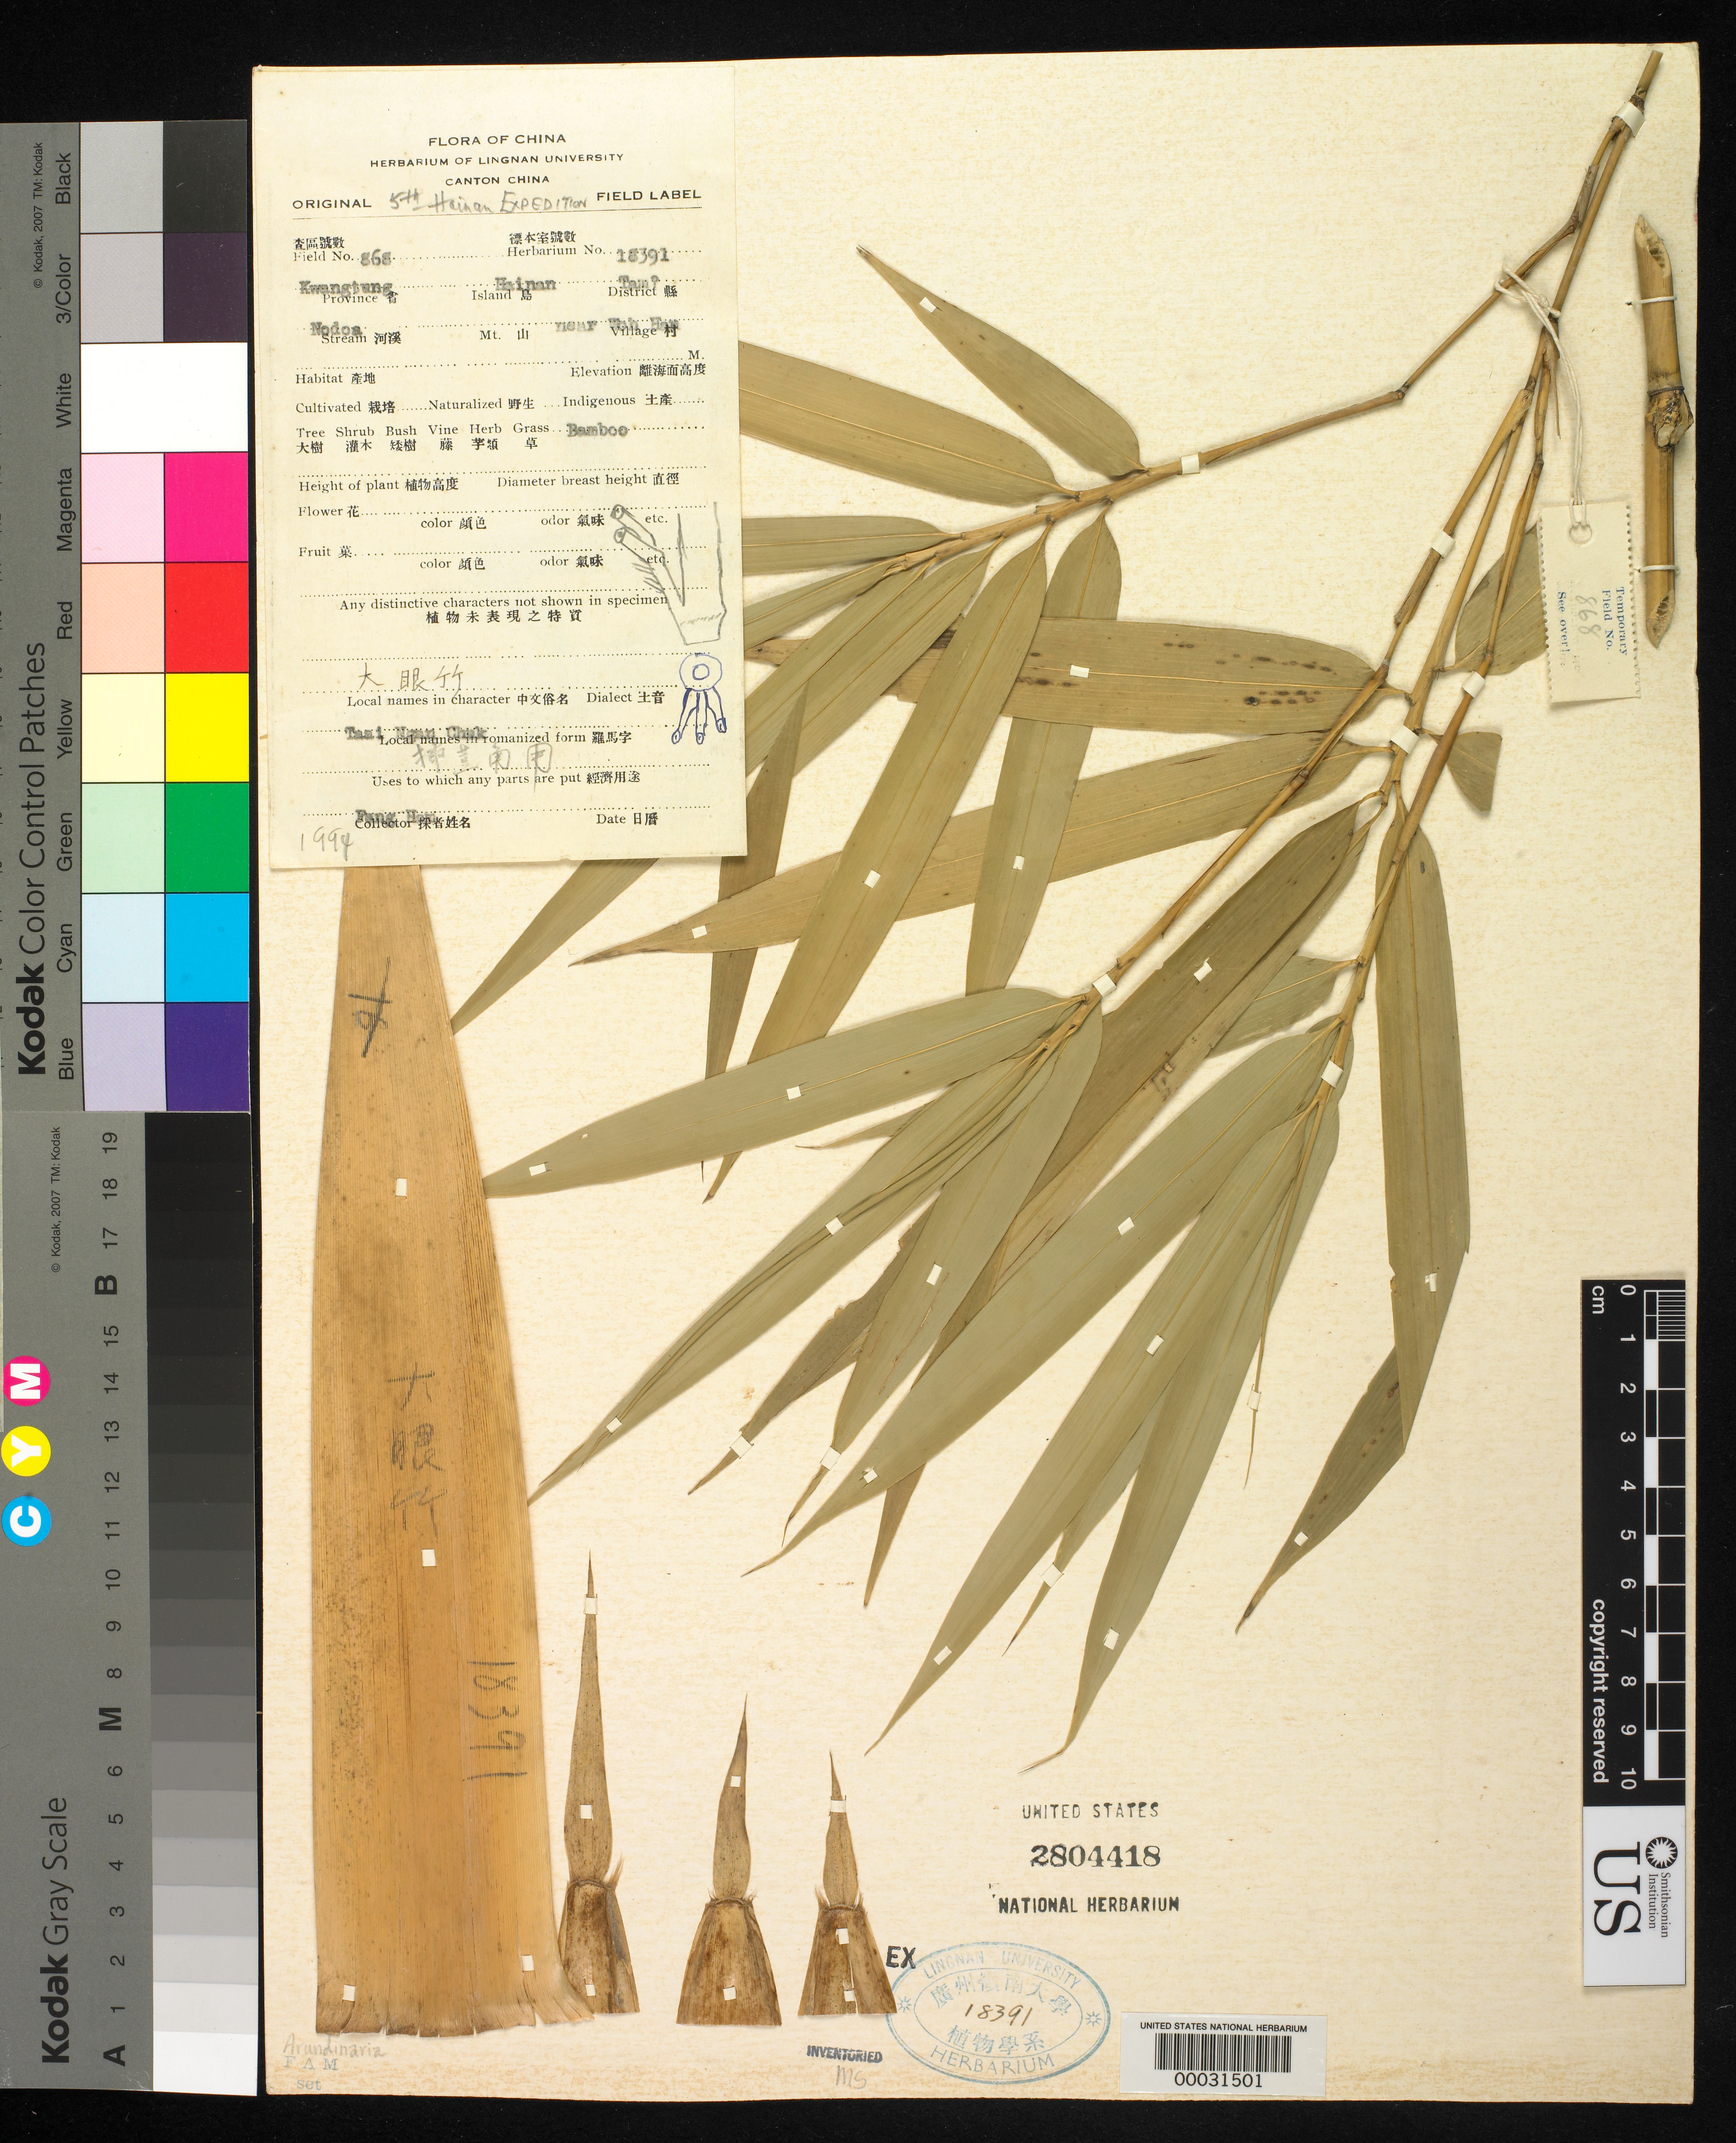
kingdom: Plantae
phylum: Tracheophyta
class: Liliopsida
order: Poales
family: Poaceae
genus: Arundinaria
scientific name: Arundinaria sp.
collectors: H. L. Fung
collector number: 868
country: China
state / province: Hainan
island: Hainan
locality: Hainan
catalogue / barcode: US 2804418